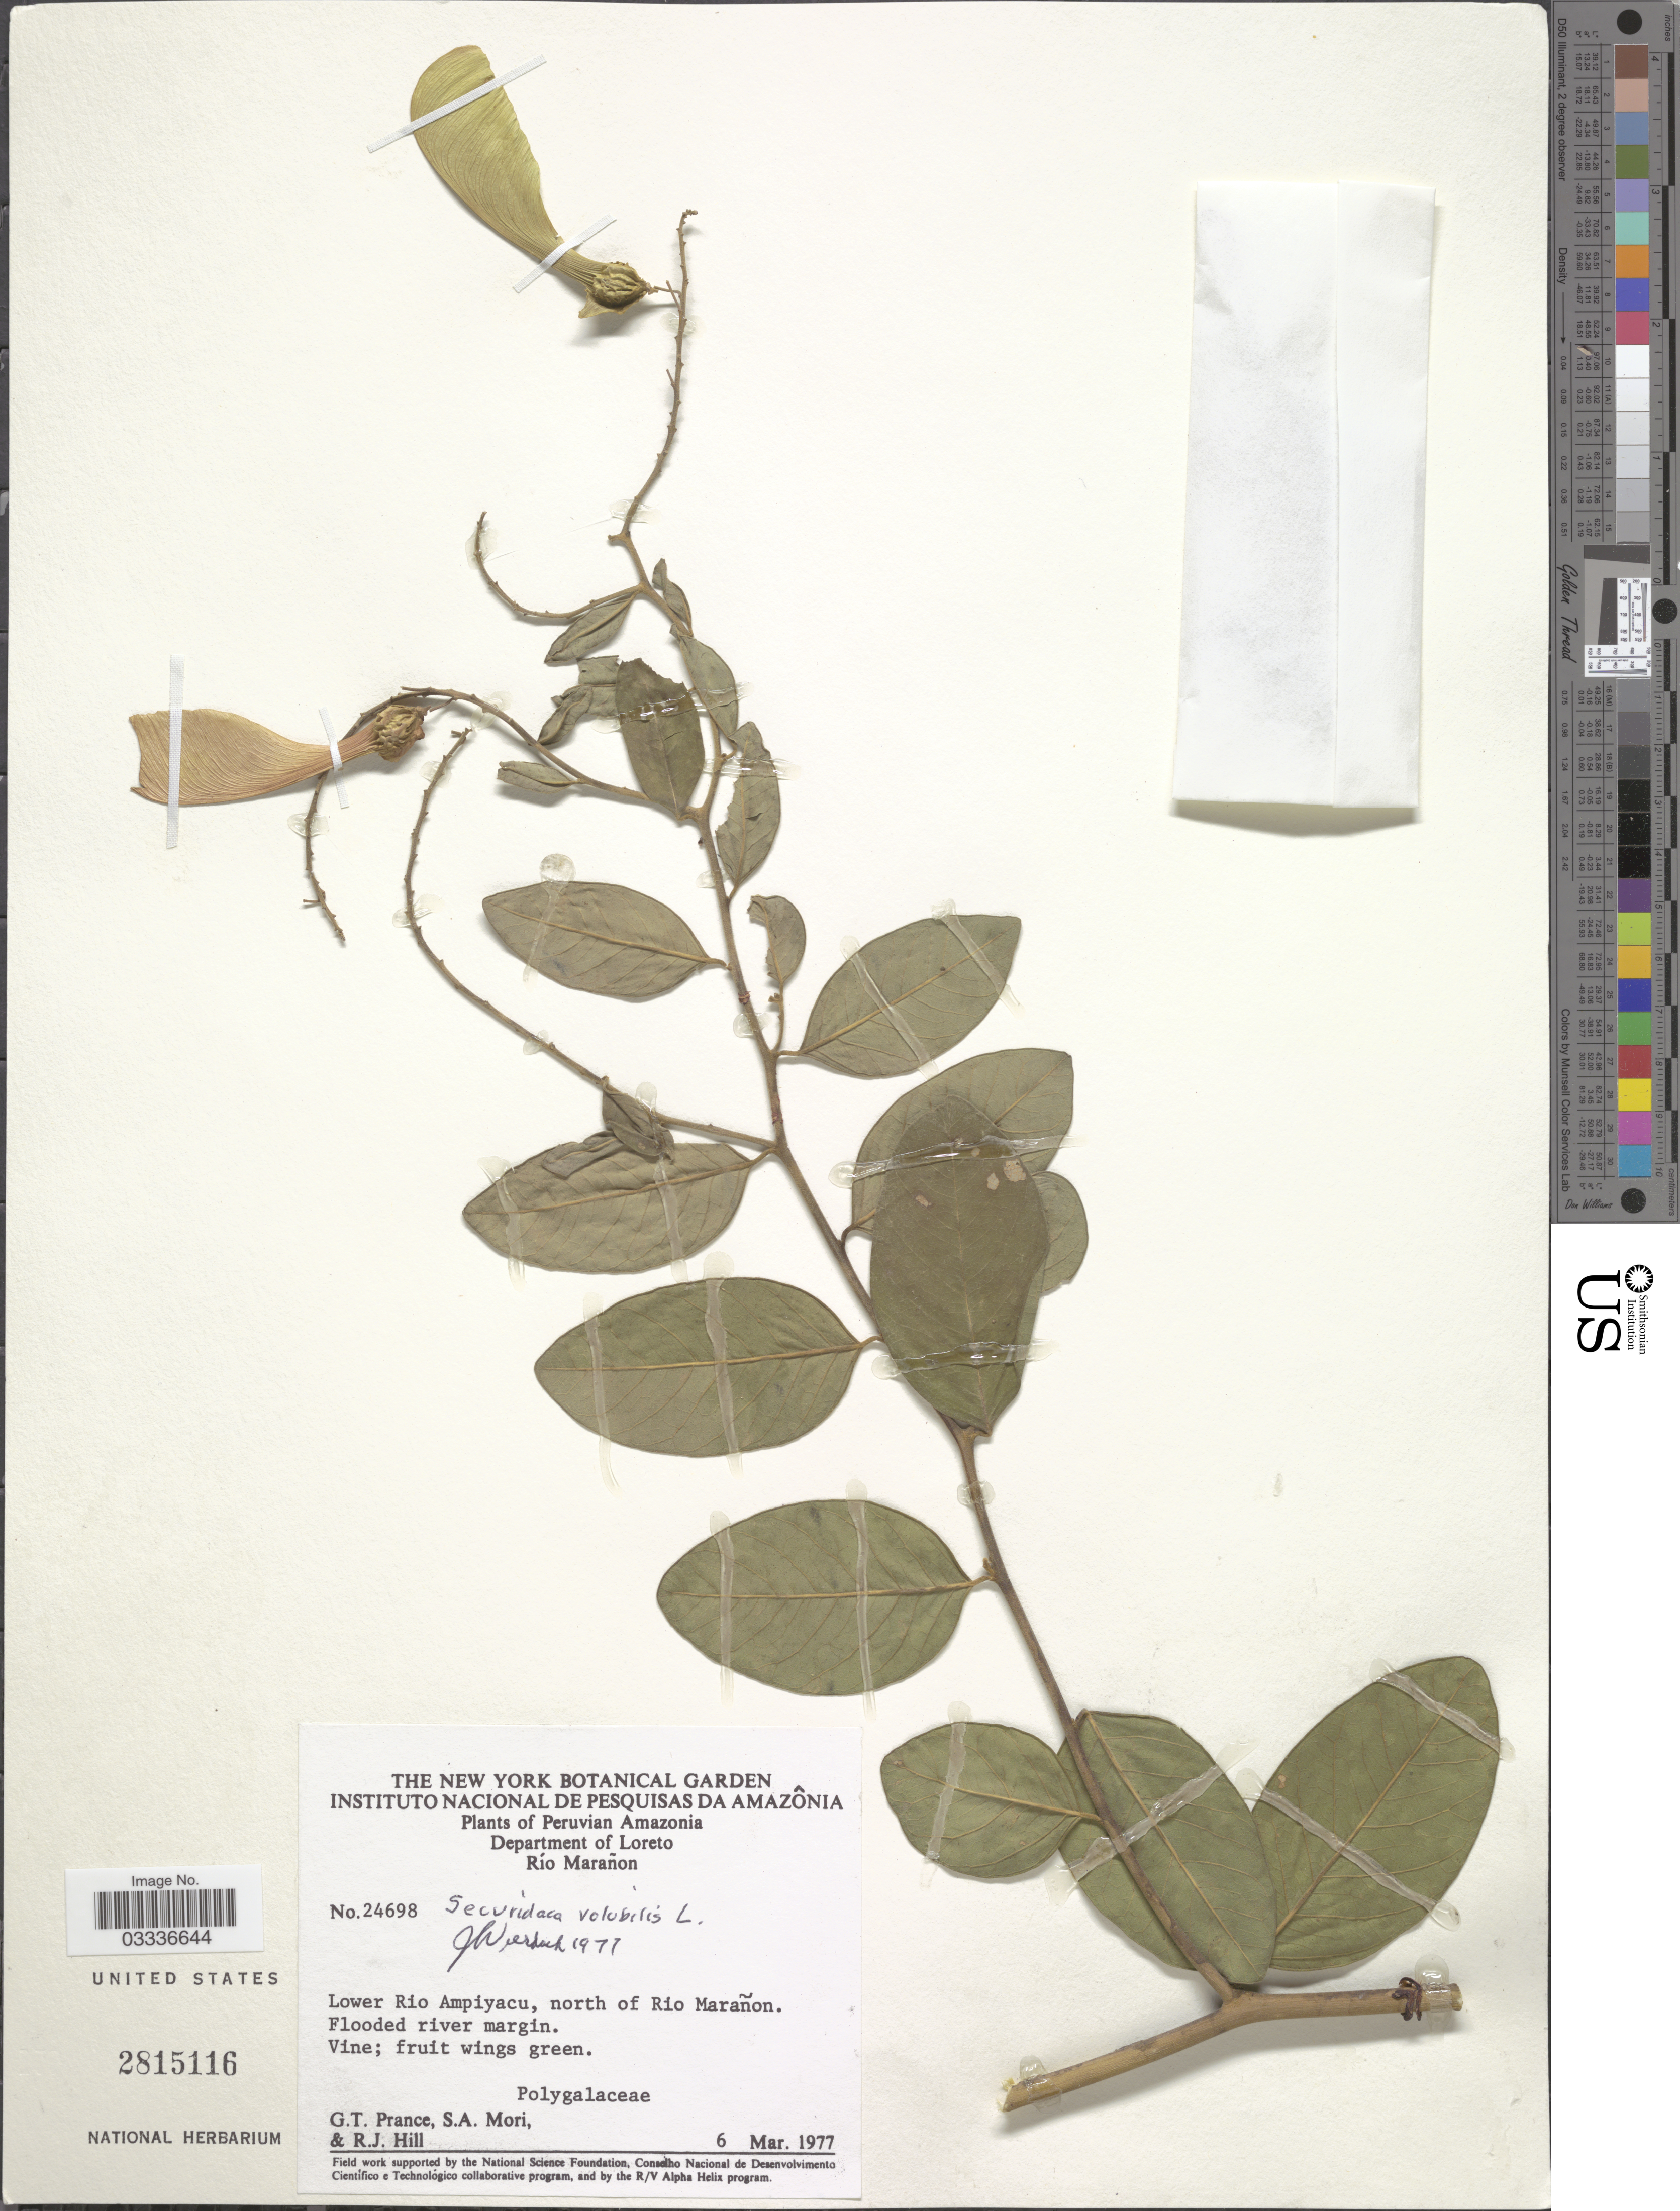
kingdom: Plantae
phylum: Tracheophyta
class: Magnoliopsida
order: Fabales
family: Polygalaceae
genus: Securidaca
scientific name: Securidaca volubilis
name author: L.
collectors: G. T. Prance, S. Mori & R. J. Hill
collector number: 24698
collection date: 1977-03-06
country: Peru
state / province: Loreto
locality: Peruvian Amazonia. Department of Loreto. Río Marañon. Lower Rio Ampiyacu, north of Rio Marañon.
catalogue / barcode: US 2815116